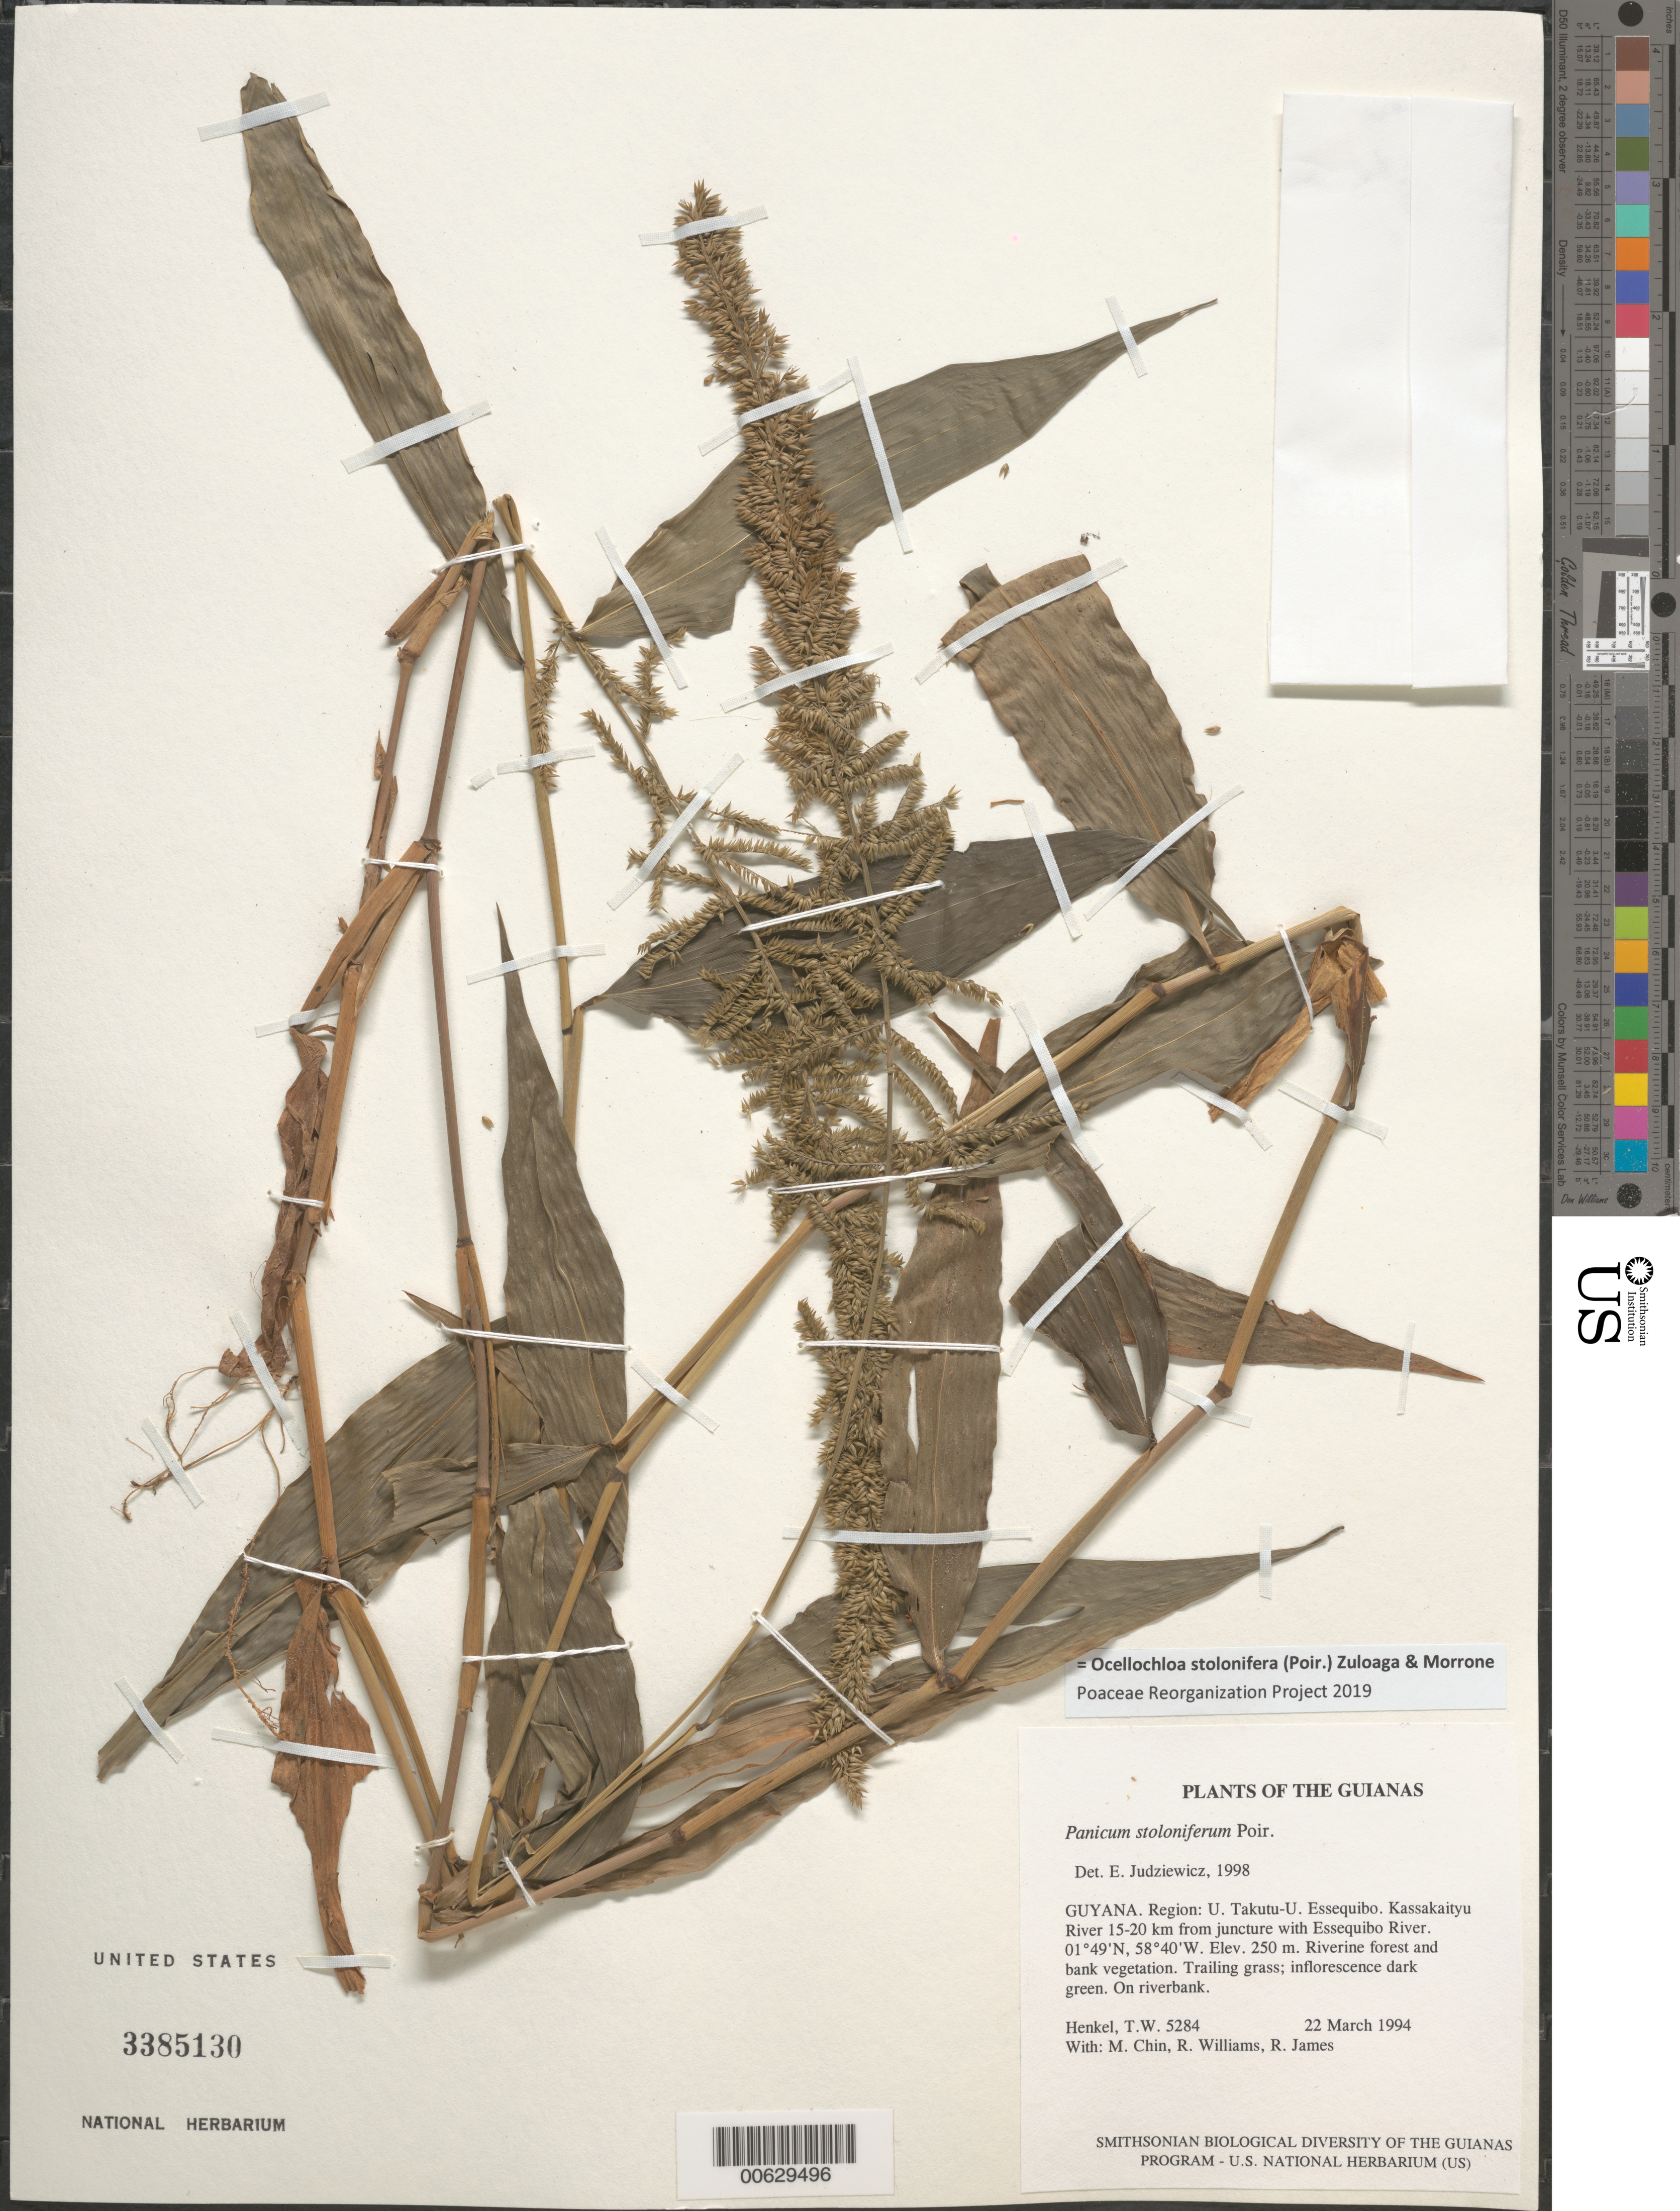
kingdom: Plantae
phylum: Tracheophyta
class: Liliopsida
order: Poales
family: Poaceae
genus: Panicum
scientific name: Panicum stoloniferum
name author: Poir.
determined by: Judziewicz, E. J.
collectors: T. Henkel, M. Chin, R. Williams & R. James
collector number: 5284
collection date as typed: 22 March 1994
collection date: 1994-03-22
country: Guyana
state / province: U. Takutu-U. Essequibo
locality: Kassakaityu River 15-20 km from juncture with Essequibo River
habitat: Riverine forest and bank vegetation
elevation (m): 250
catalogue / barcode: US 3385130